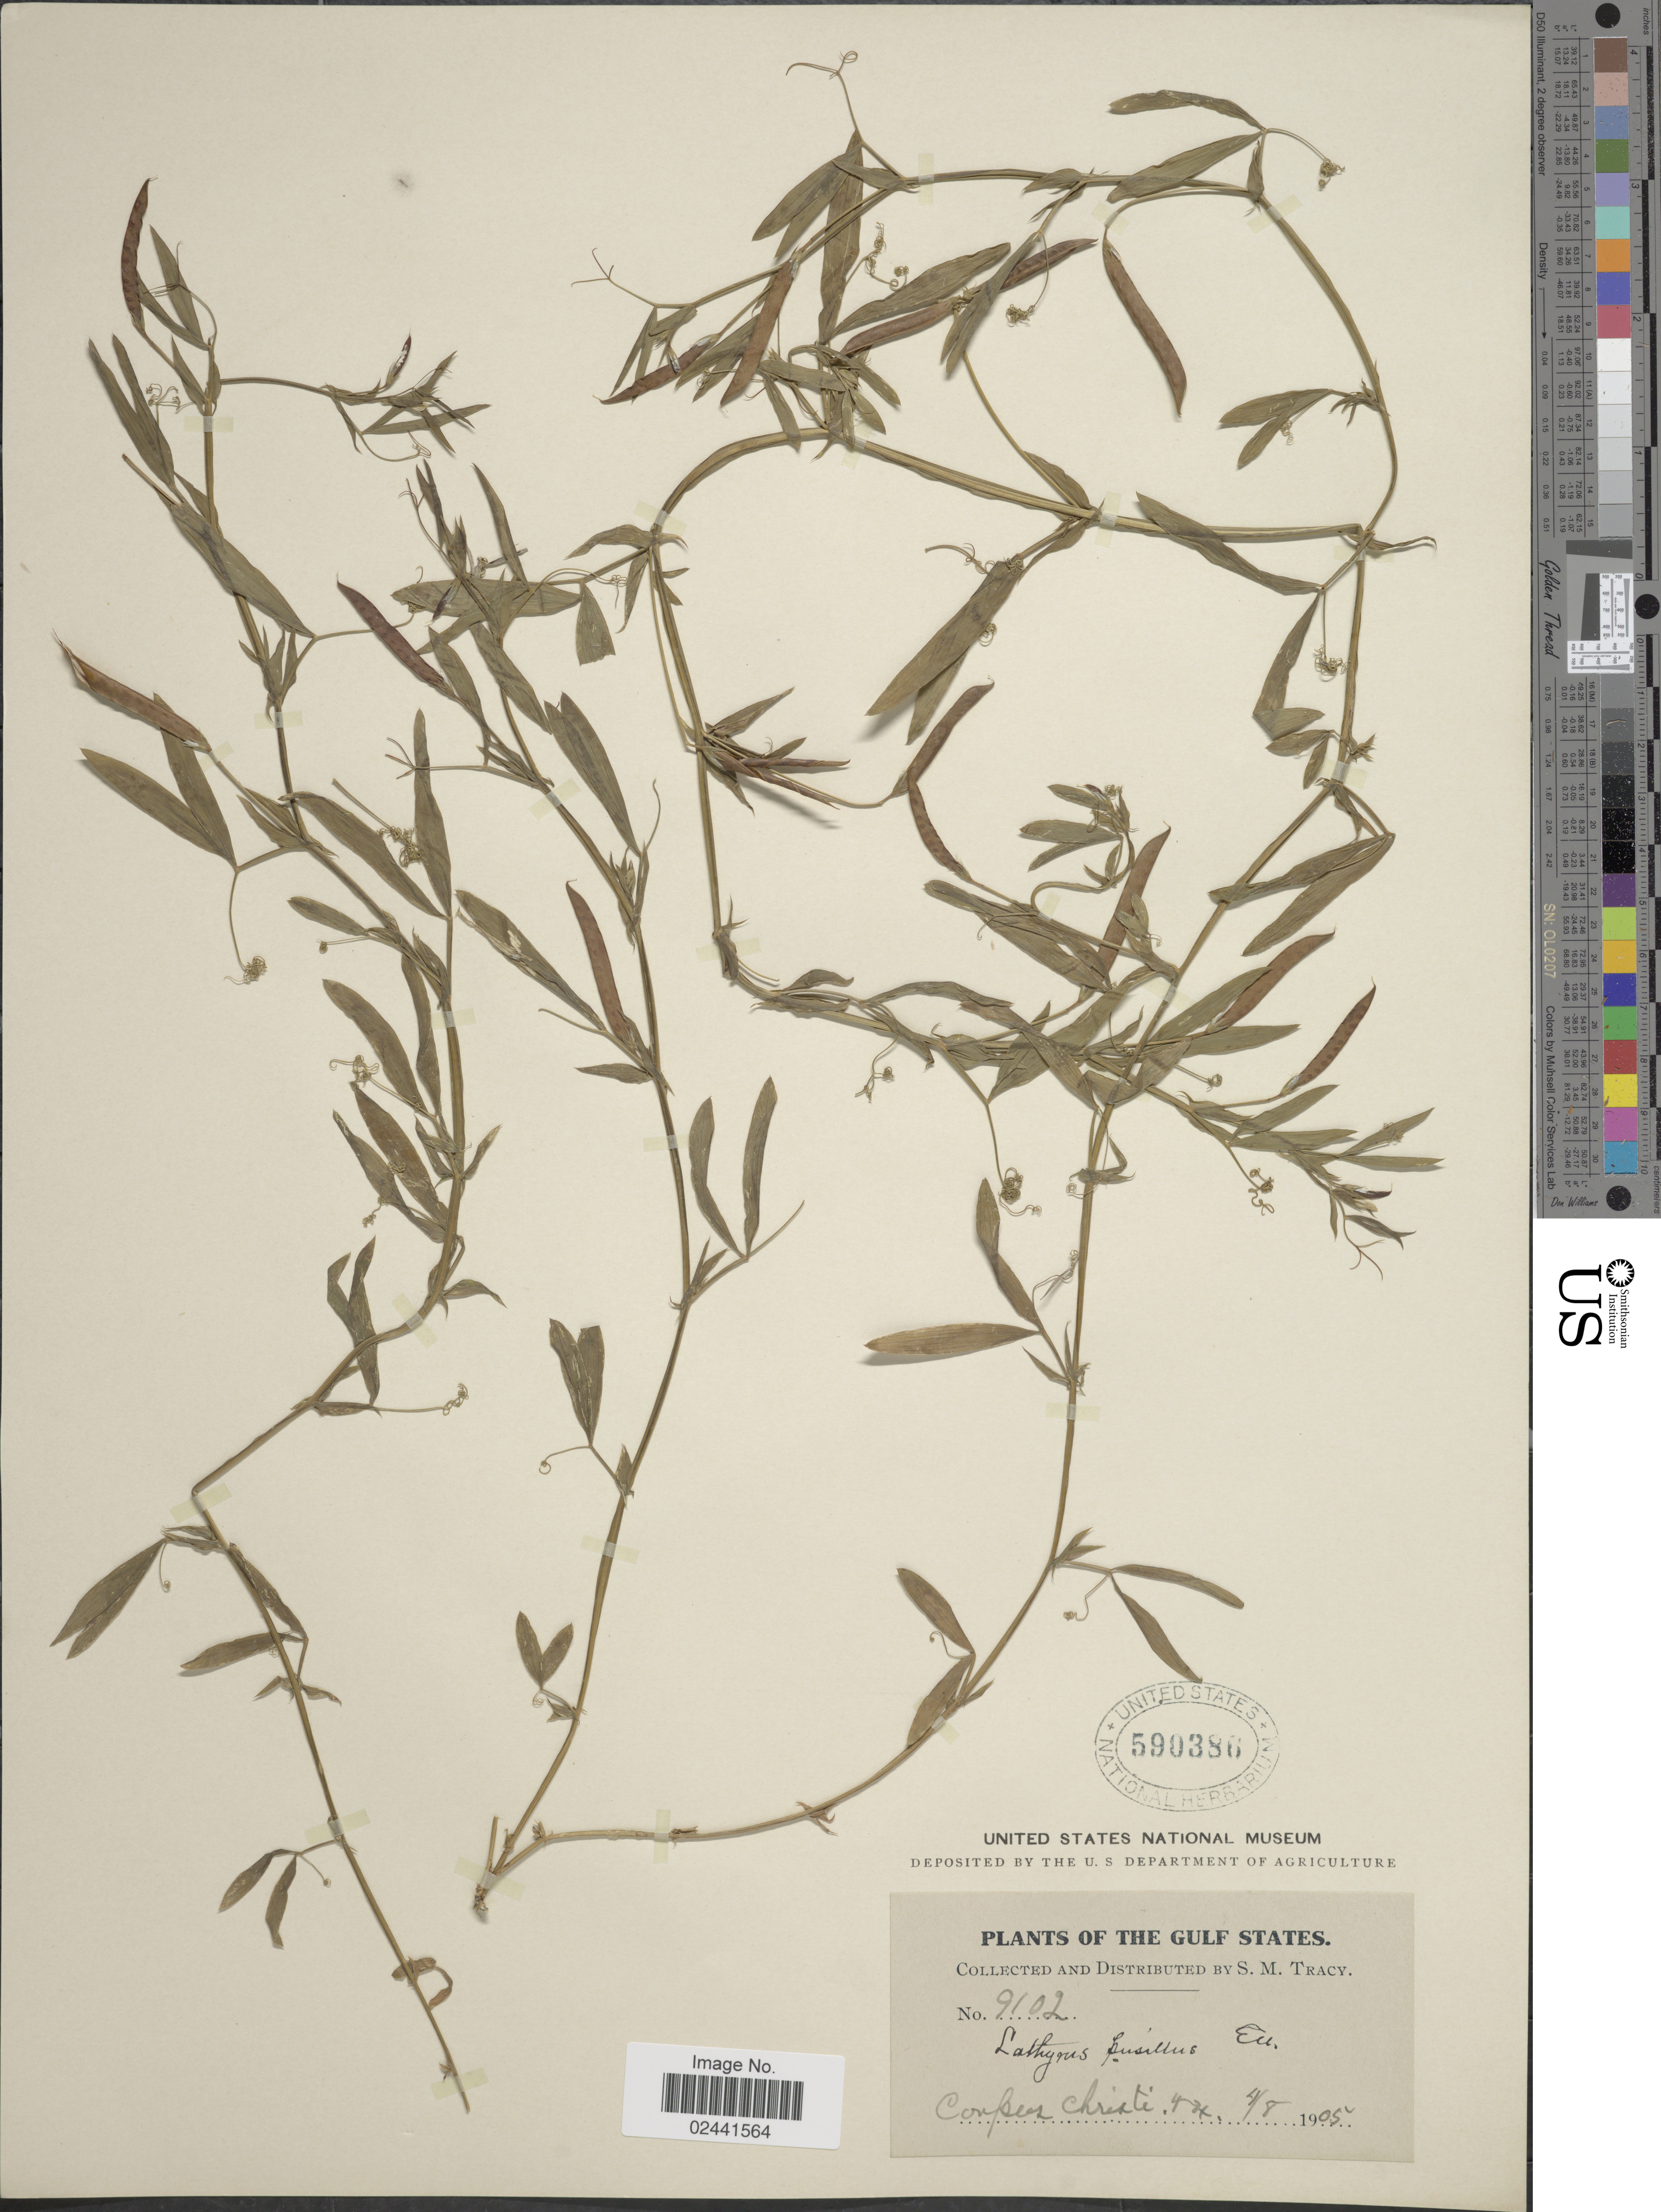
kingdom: Plantae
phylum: Tracheophyta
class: Magnoliopsida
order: Fabales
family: Fabaceae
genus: Lathyrus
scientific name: Lathyrus pusillus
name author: Elliott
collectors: S. M. Tracy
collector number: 9102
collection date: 1905-04-08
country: United States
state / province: Texas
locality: The Gulf States, Corpus Christi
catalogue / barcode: US 590386